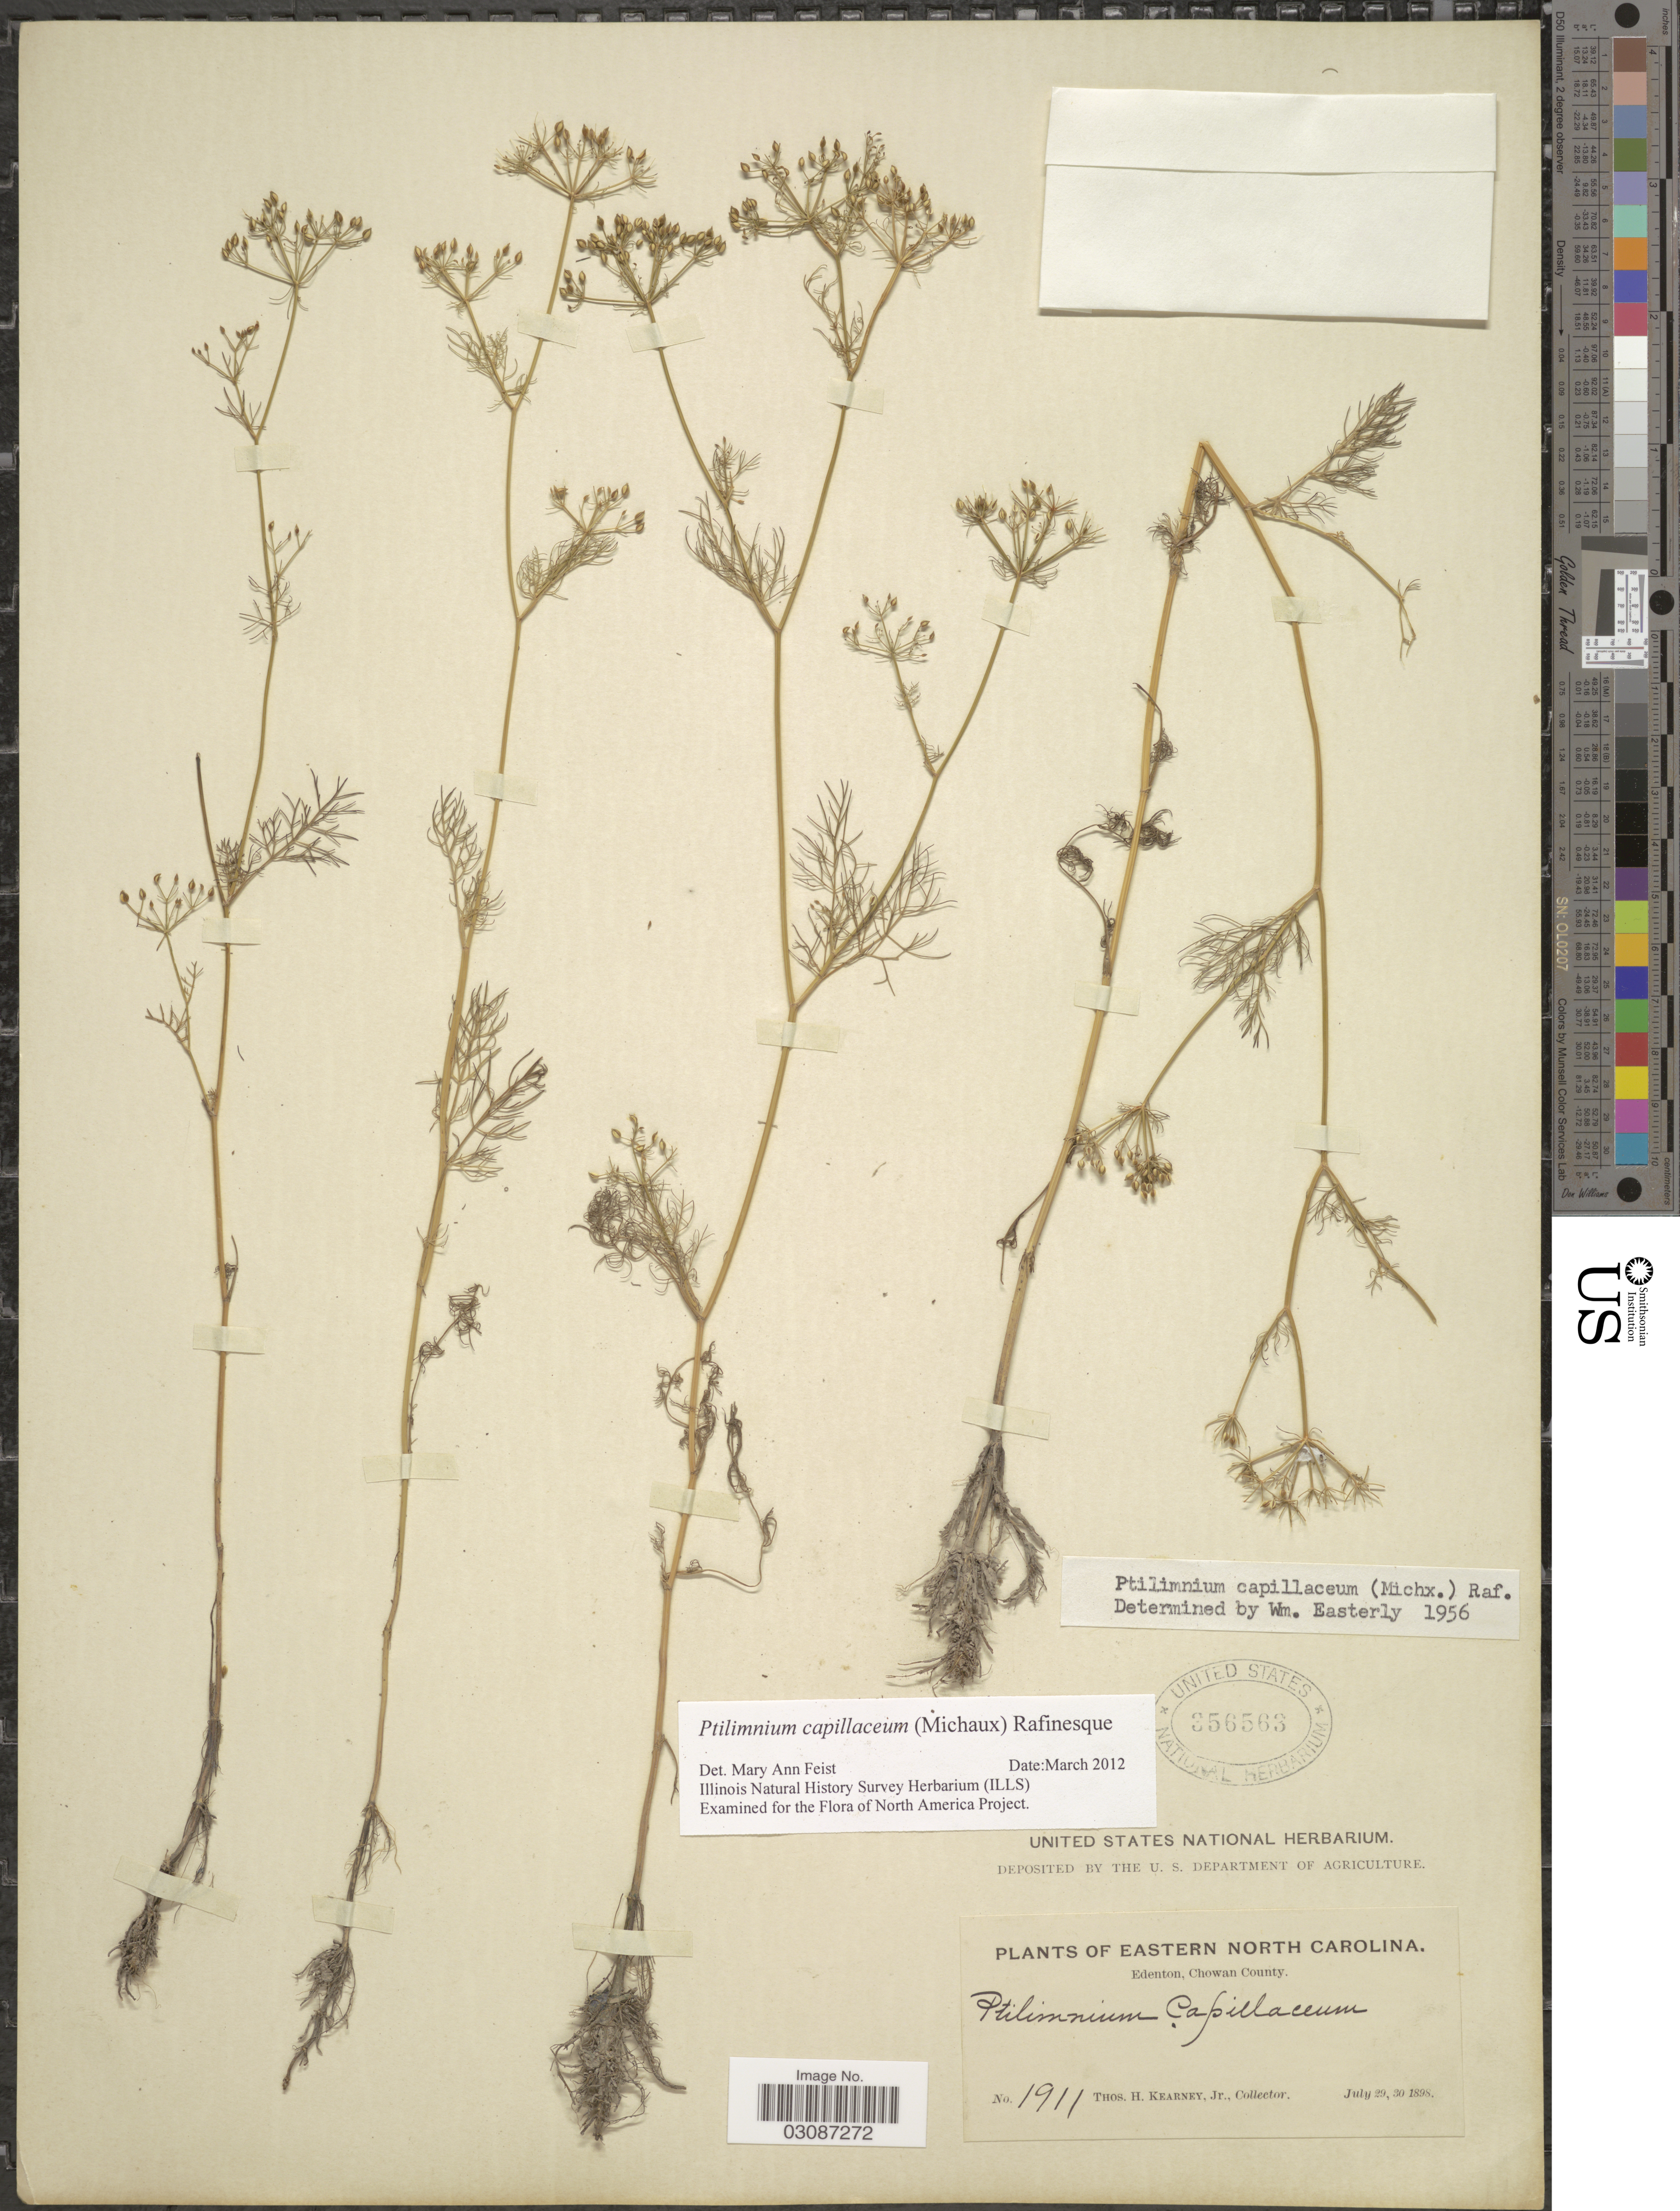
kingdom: Plantae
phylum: Tracheophyta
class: Magnoliopsida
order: Apiales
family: Apiaceae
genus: Ptilimnium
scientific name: Ptilimnium capillaceum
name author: (Michx.) Raf.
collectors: T. H. Kearney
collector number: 1911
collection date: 1898-07-29/1898-07-30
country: United States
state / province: North Carolina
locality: Eastern North Carolina. Edenton, Chowan County.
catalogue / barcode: US 356563